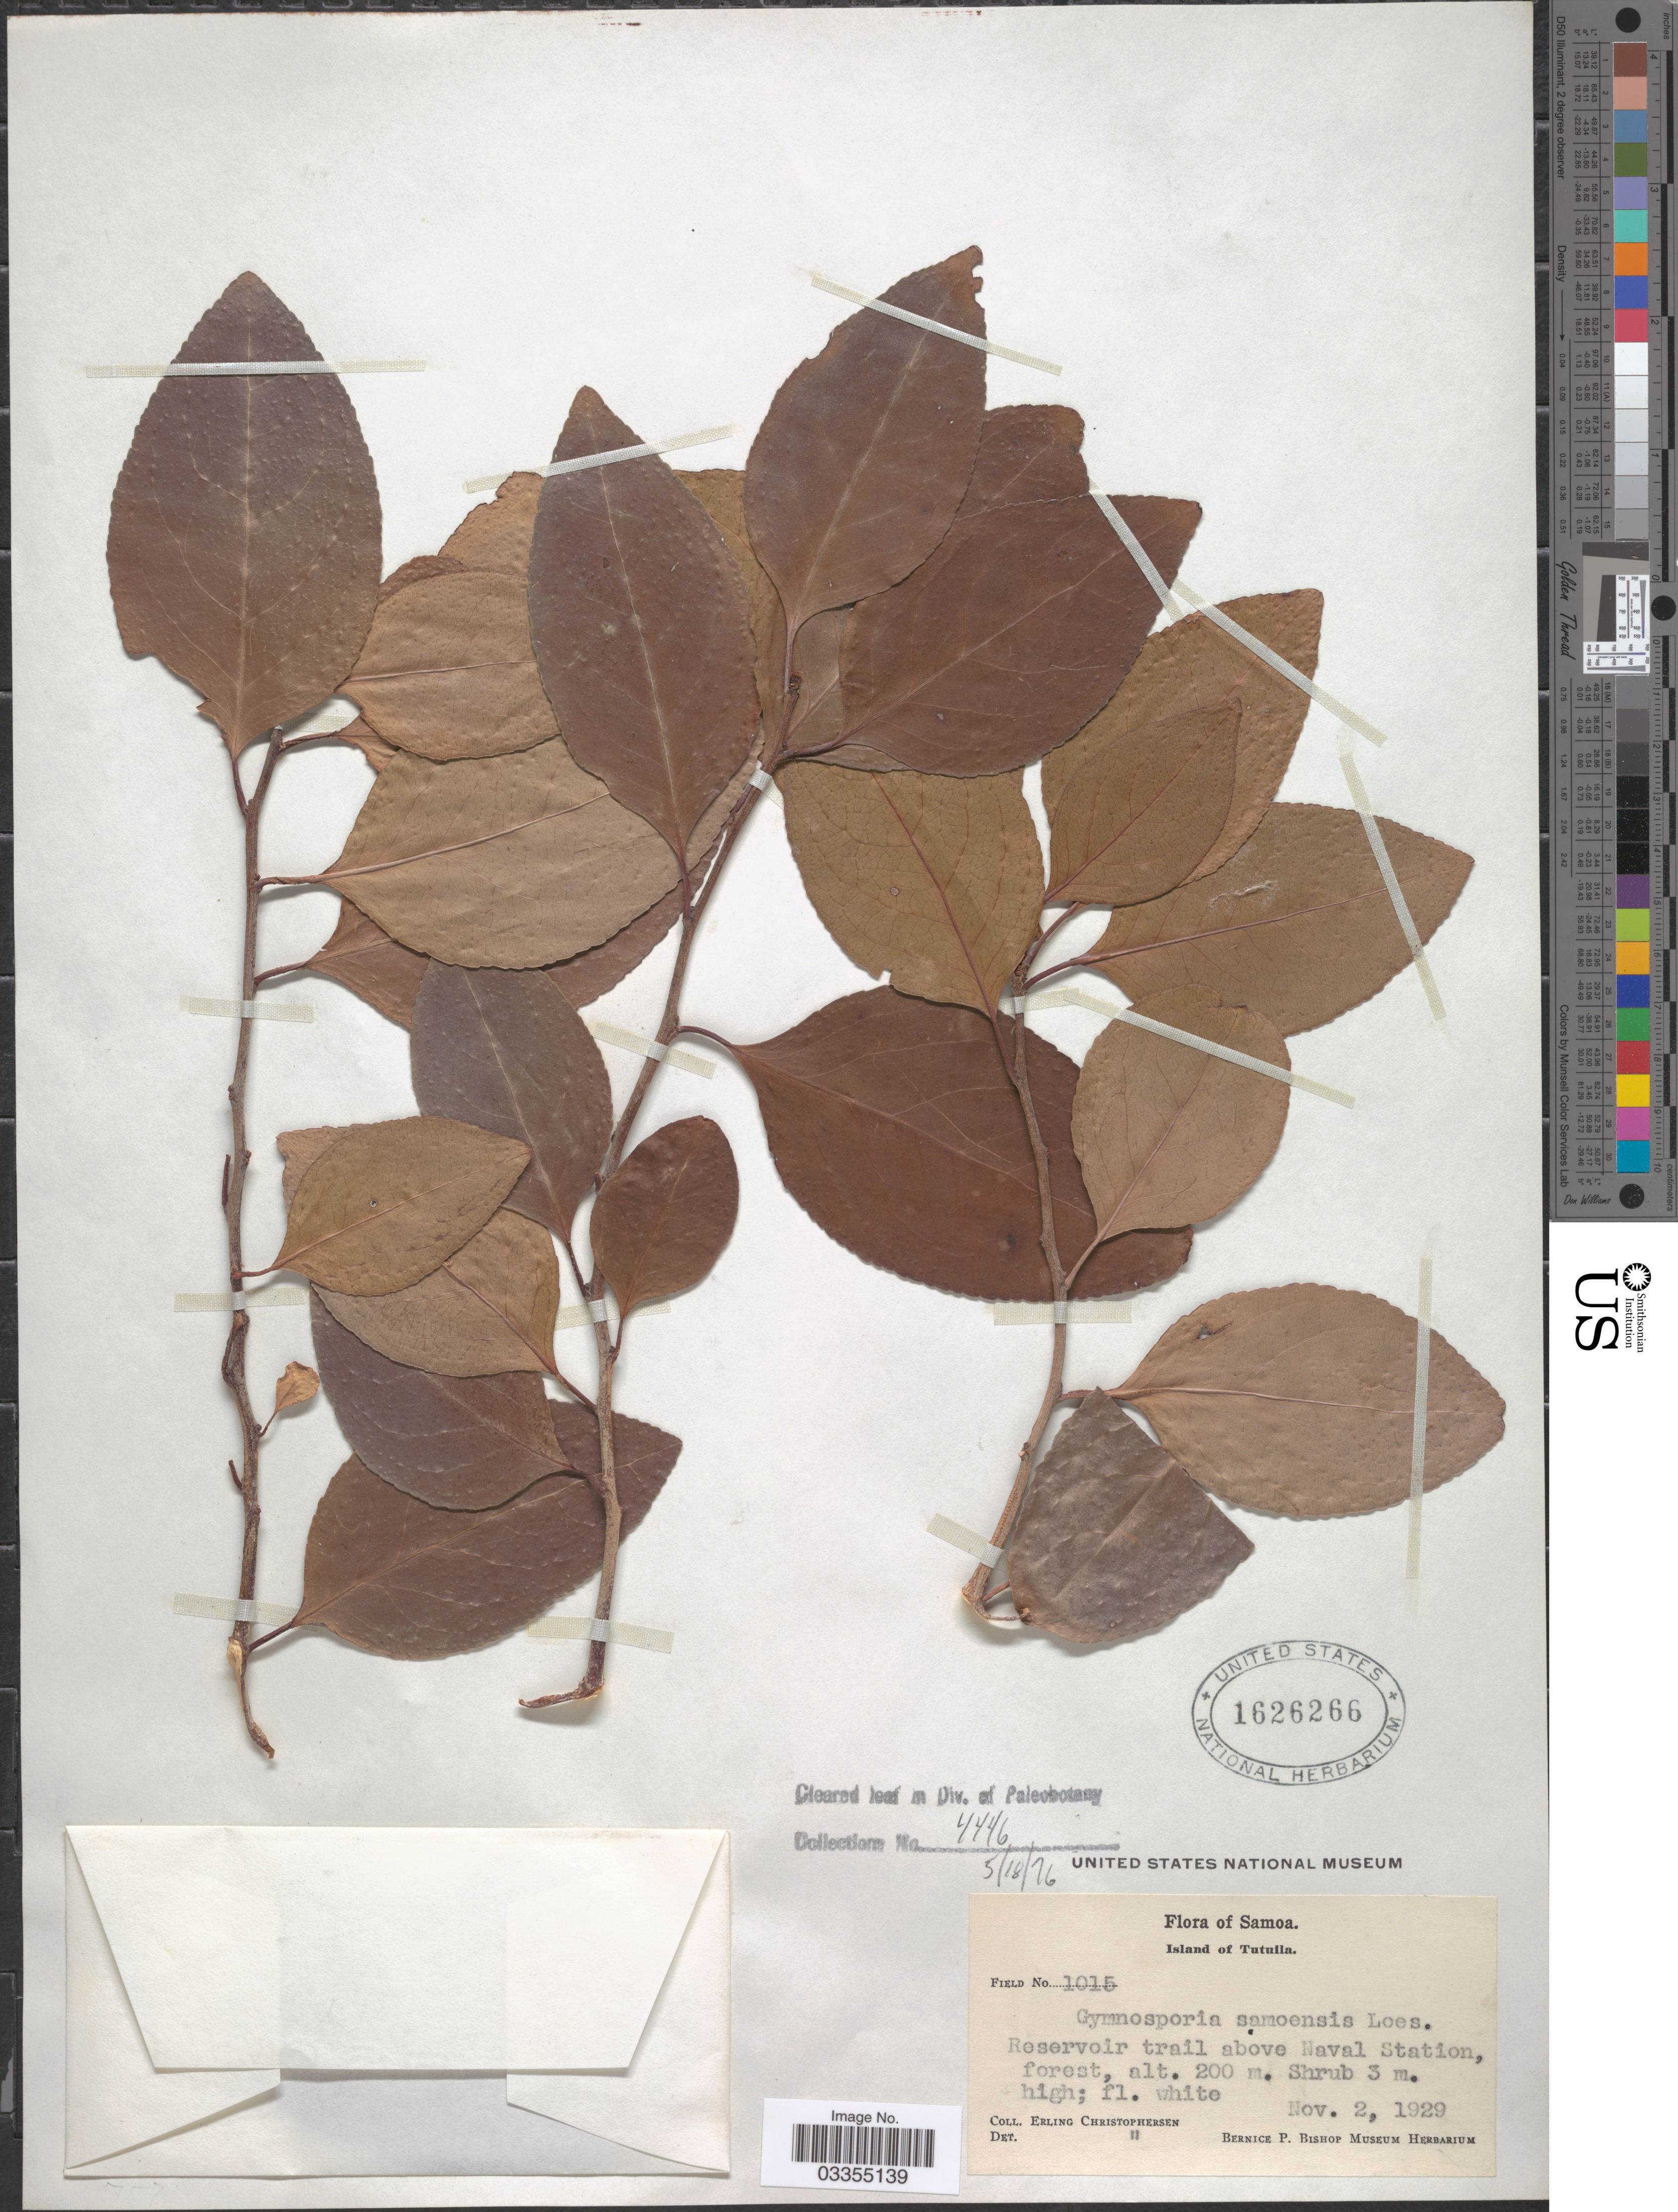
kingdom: Plantae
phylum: Tracheophyta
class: Magnoliopsida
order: Celastrales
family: Celastraceae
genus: Gymnosporia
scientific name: Gymnosporia vitiensis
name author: Seem.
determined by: Wagner, W. L., (BOT), Smithsonian Institution - National Museum of Natural History (UNITED STATES)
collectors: E. Christophersen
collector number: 1015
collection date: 1929-11-02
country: American Samoa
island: Tutuila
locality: Samoa. Island of Tutuila. Reservoir trail above Naval Station, forest.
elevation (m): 200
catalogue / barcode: US 1626266